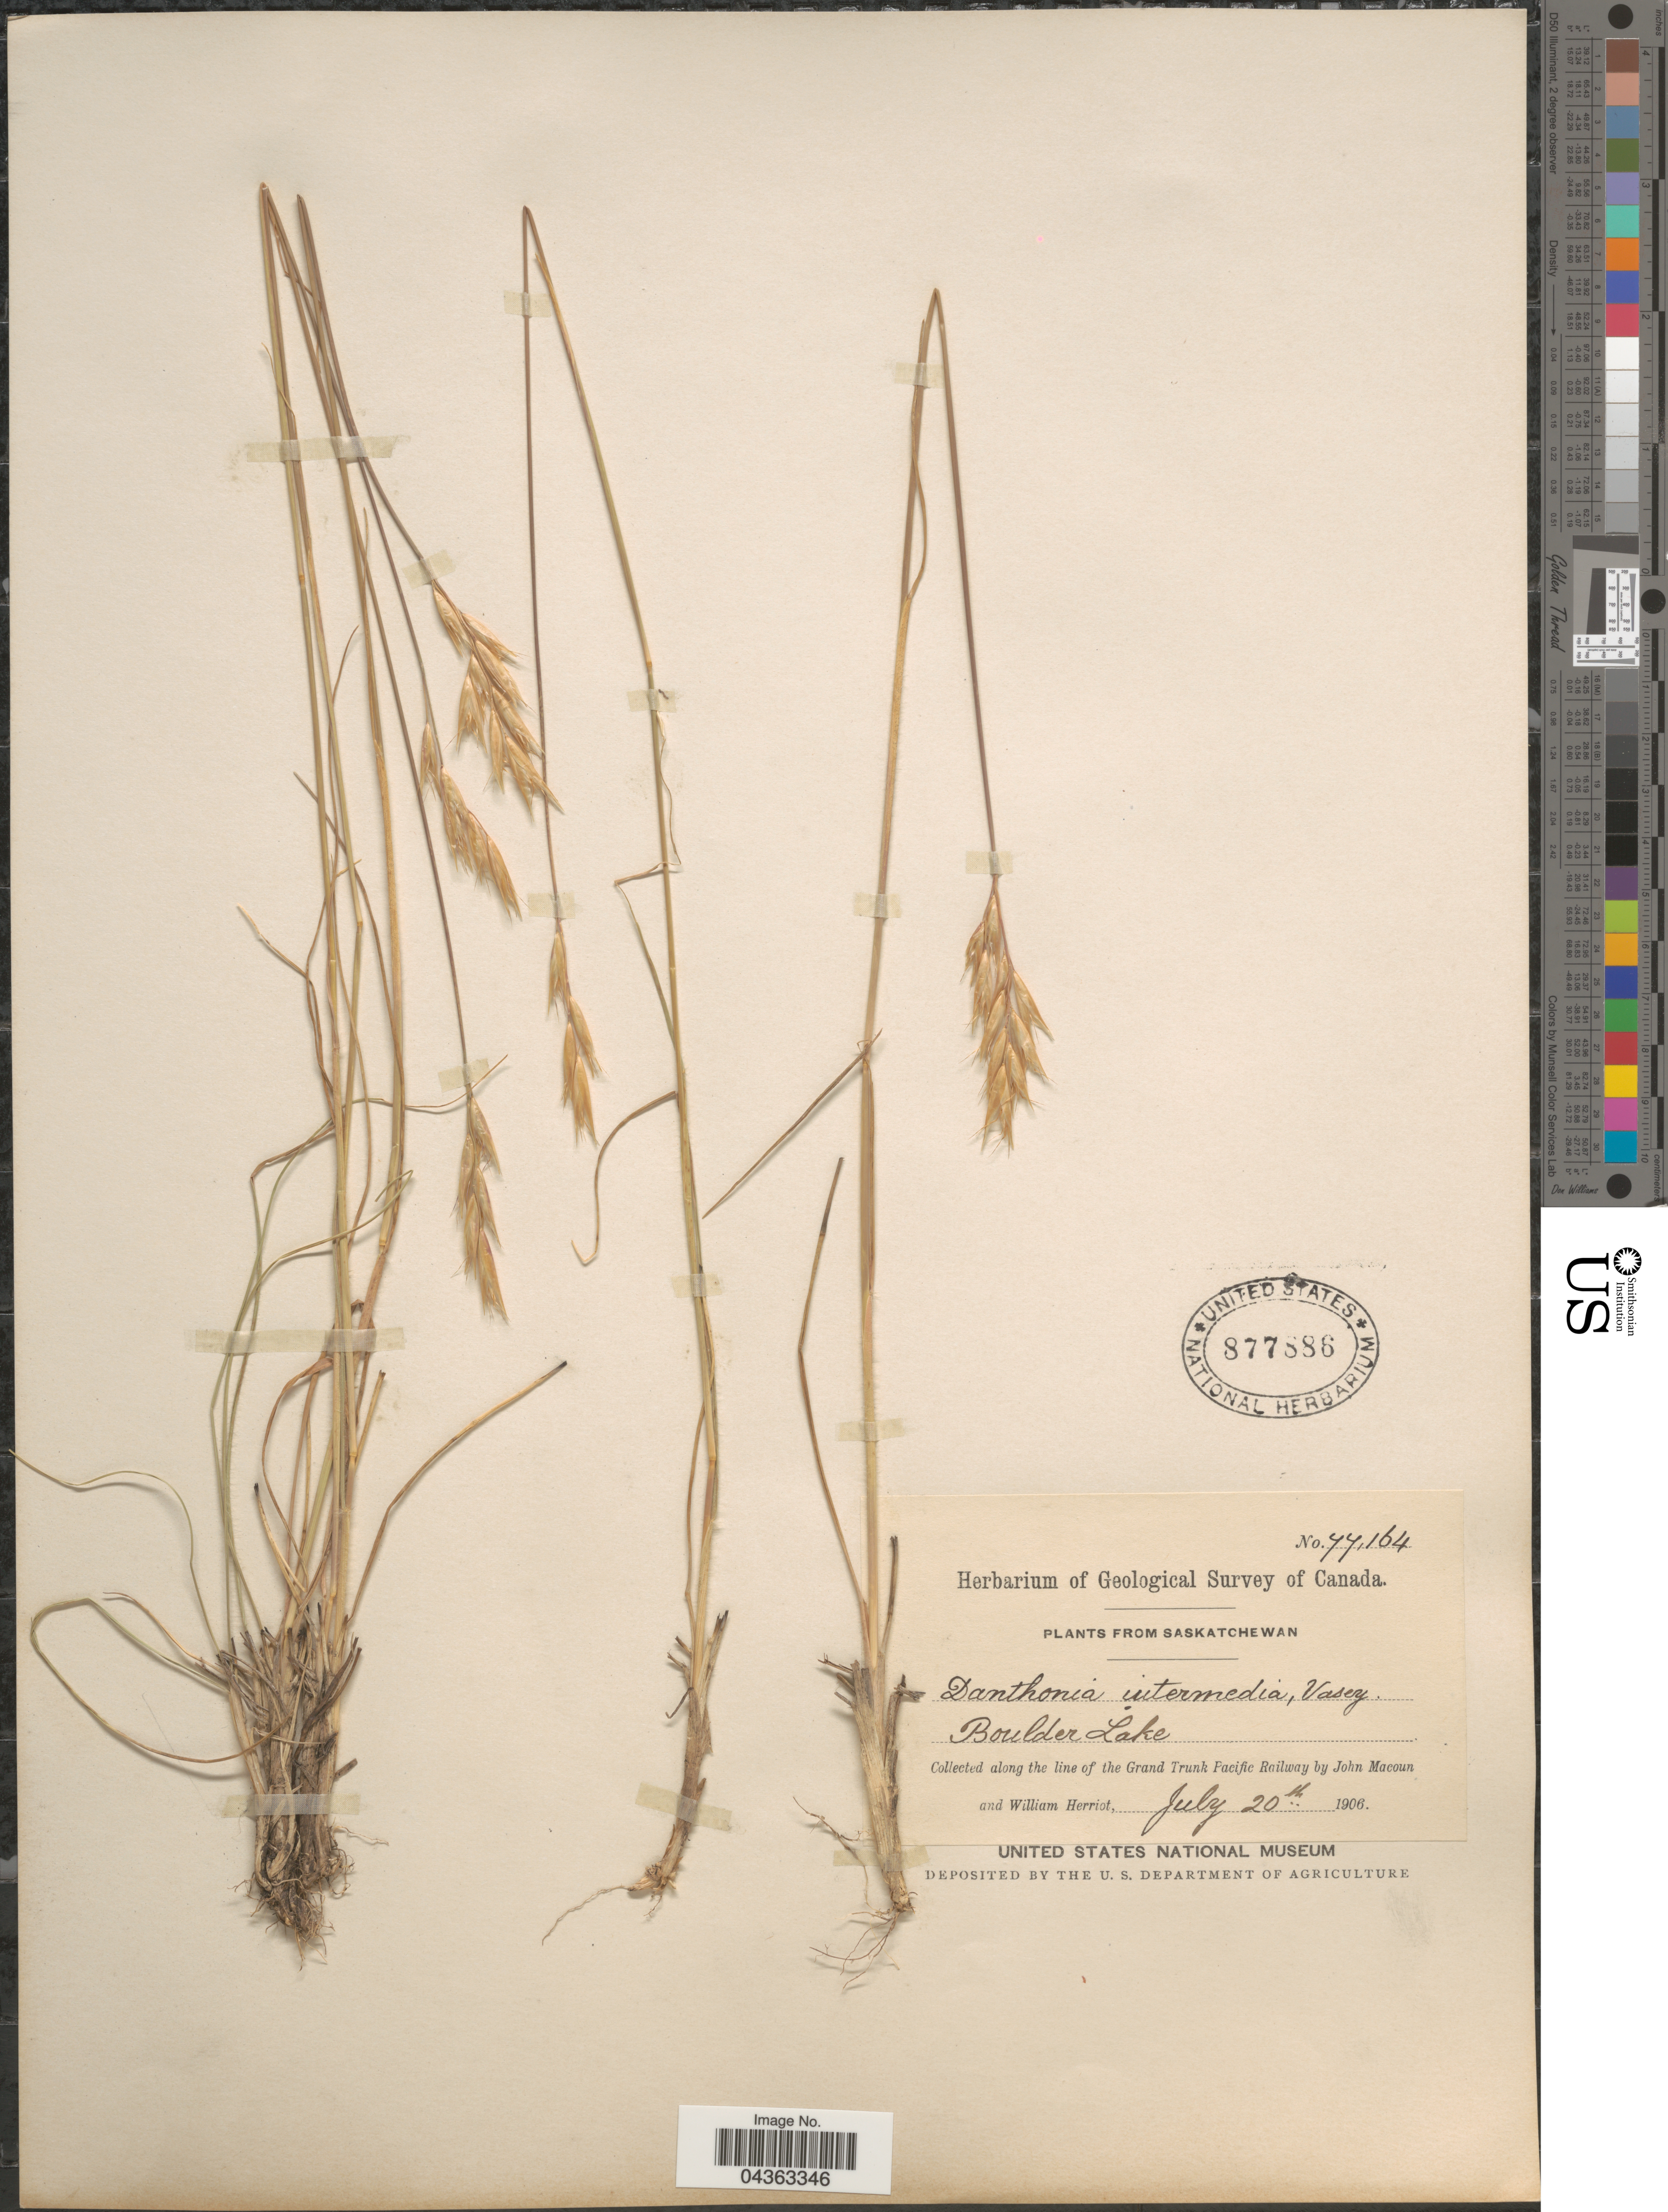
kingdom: Plantae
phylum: Tracheophyta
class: Liliopsida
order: Poales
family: Poaceae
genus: Danthonia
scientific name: Danthonia intermedia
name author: Vasey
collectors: J. Macoun & W. Herriot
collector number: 77164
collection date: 1906-07-20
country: Canada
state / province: Saskatchewan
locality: Geological Survey of Canada. Boulder Lake. Along the line of the Grand Trunk Pacific Railway.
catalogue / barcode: US 877886